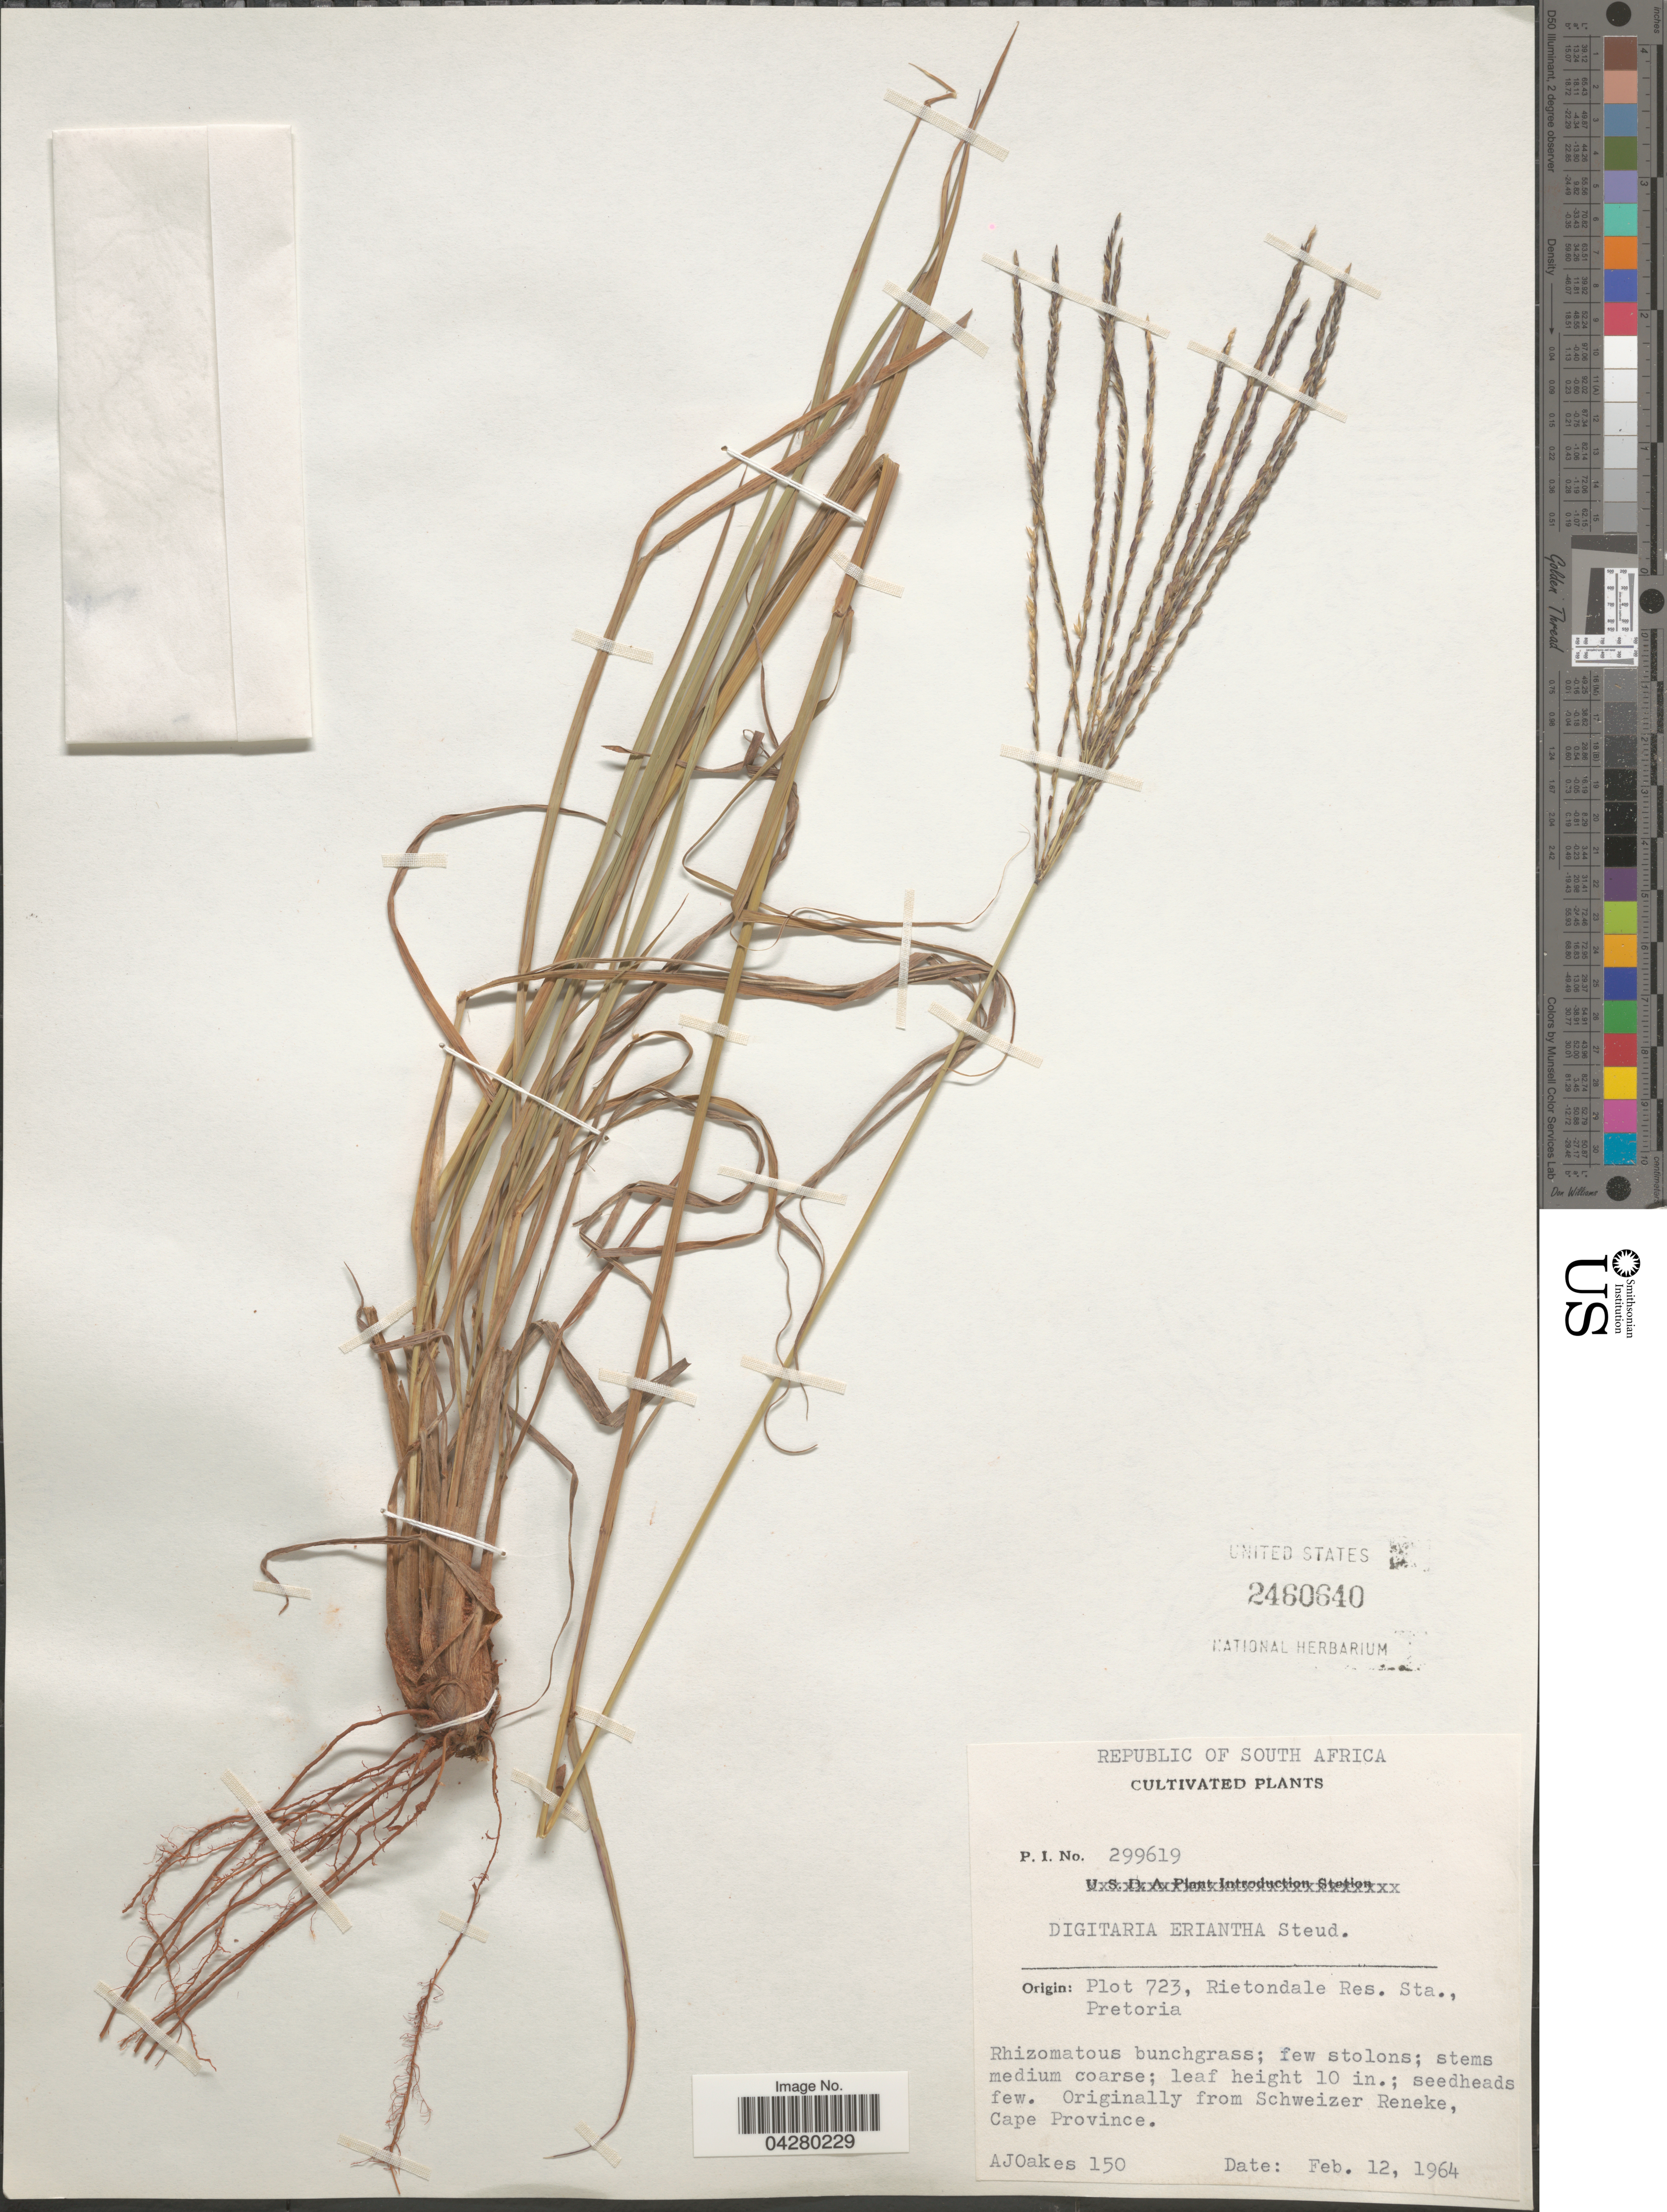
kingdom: Plantae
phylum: Tracheophyta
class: Liliopsida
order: Poales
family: Poaceae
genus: Digitaria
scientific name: Digitaria eriantha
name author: Steud.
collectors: A. Oakes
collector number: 150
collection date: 1964-02-12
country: South Africa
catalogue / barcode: US 2460640